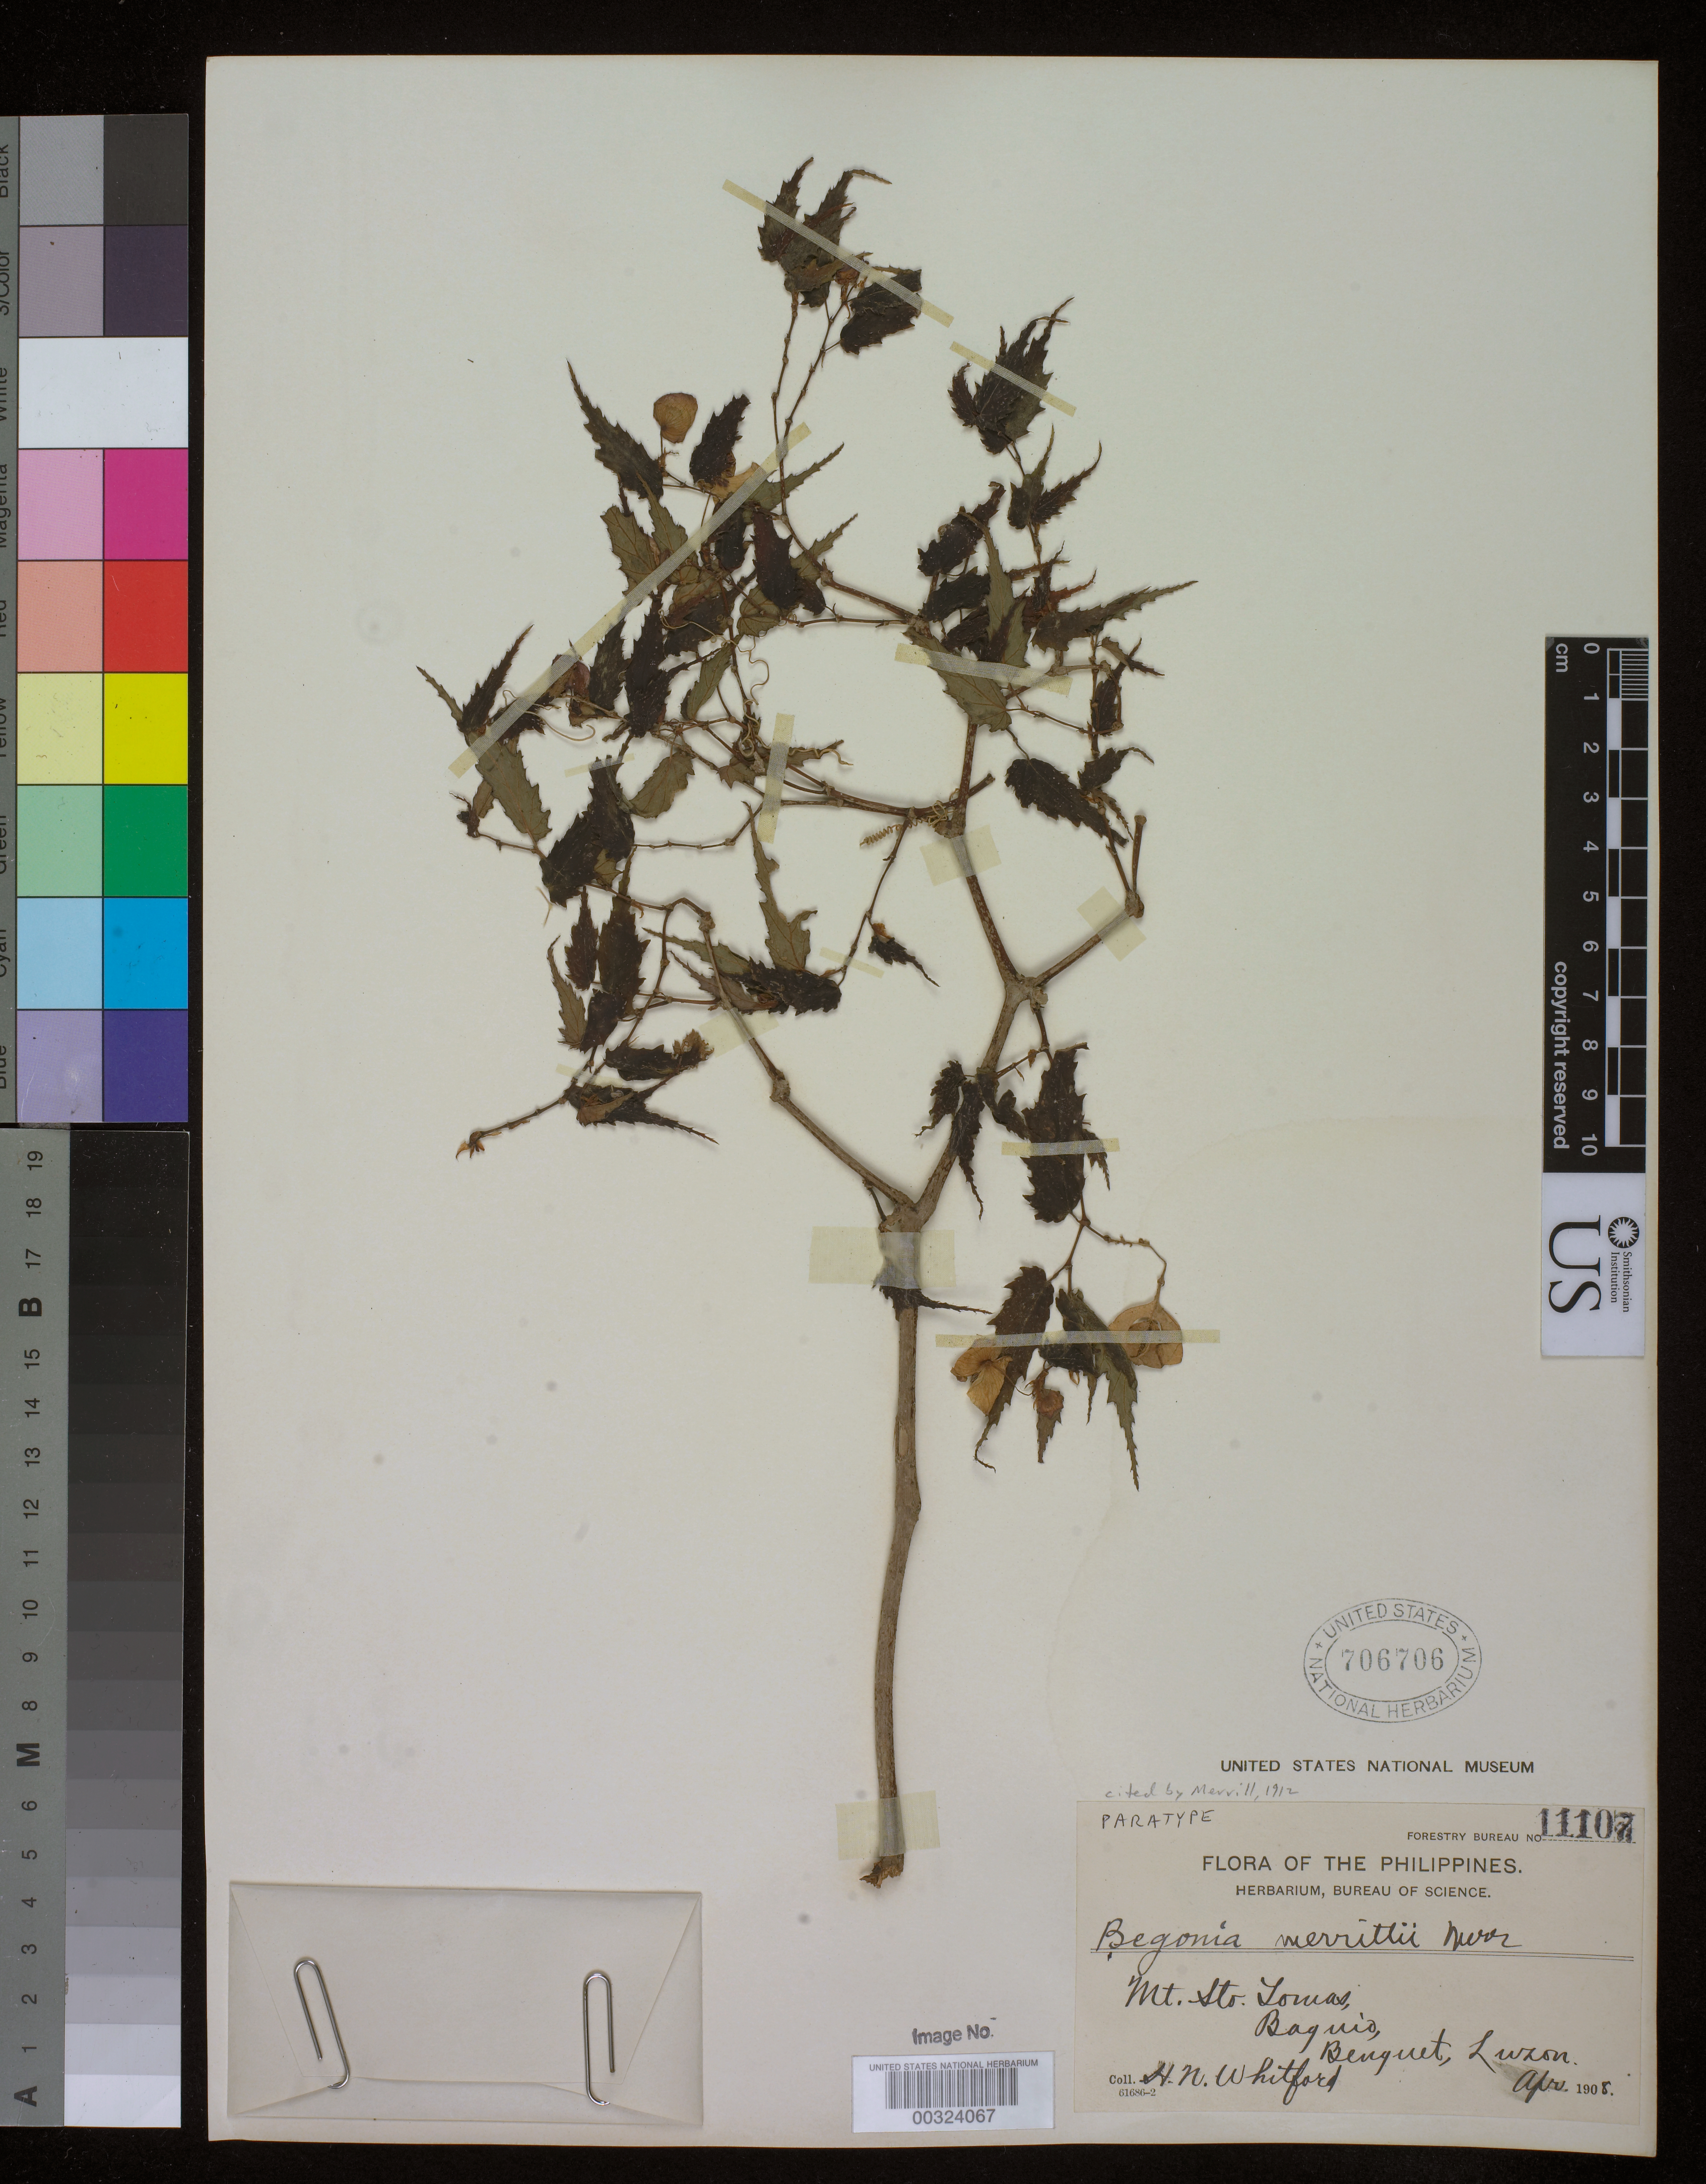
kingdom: Plantae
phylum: Tracheophyta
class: Magnoliopsida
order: Cucurbitales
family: Begoniaceae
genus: Begonia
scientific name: Begonia merrittii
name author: Merr.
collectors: H. N. Whitford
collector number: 11107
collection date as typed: Apr 1908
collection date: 1908-04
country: Philippines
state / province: Cordillera (Administrative Region)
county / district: Benguet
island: Luzon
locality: Baguio, mount santo tomas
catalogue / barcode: US 706706